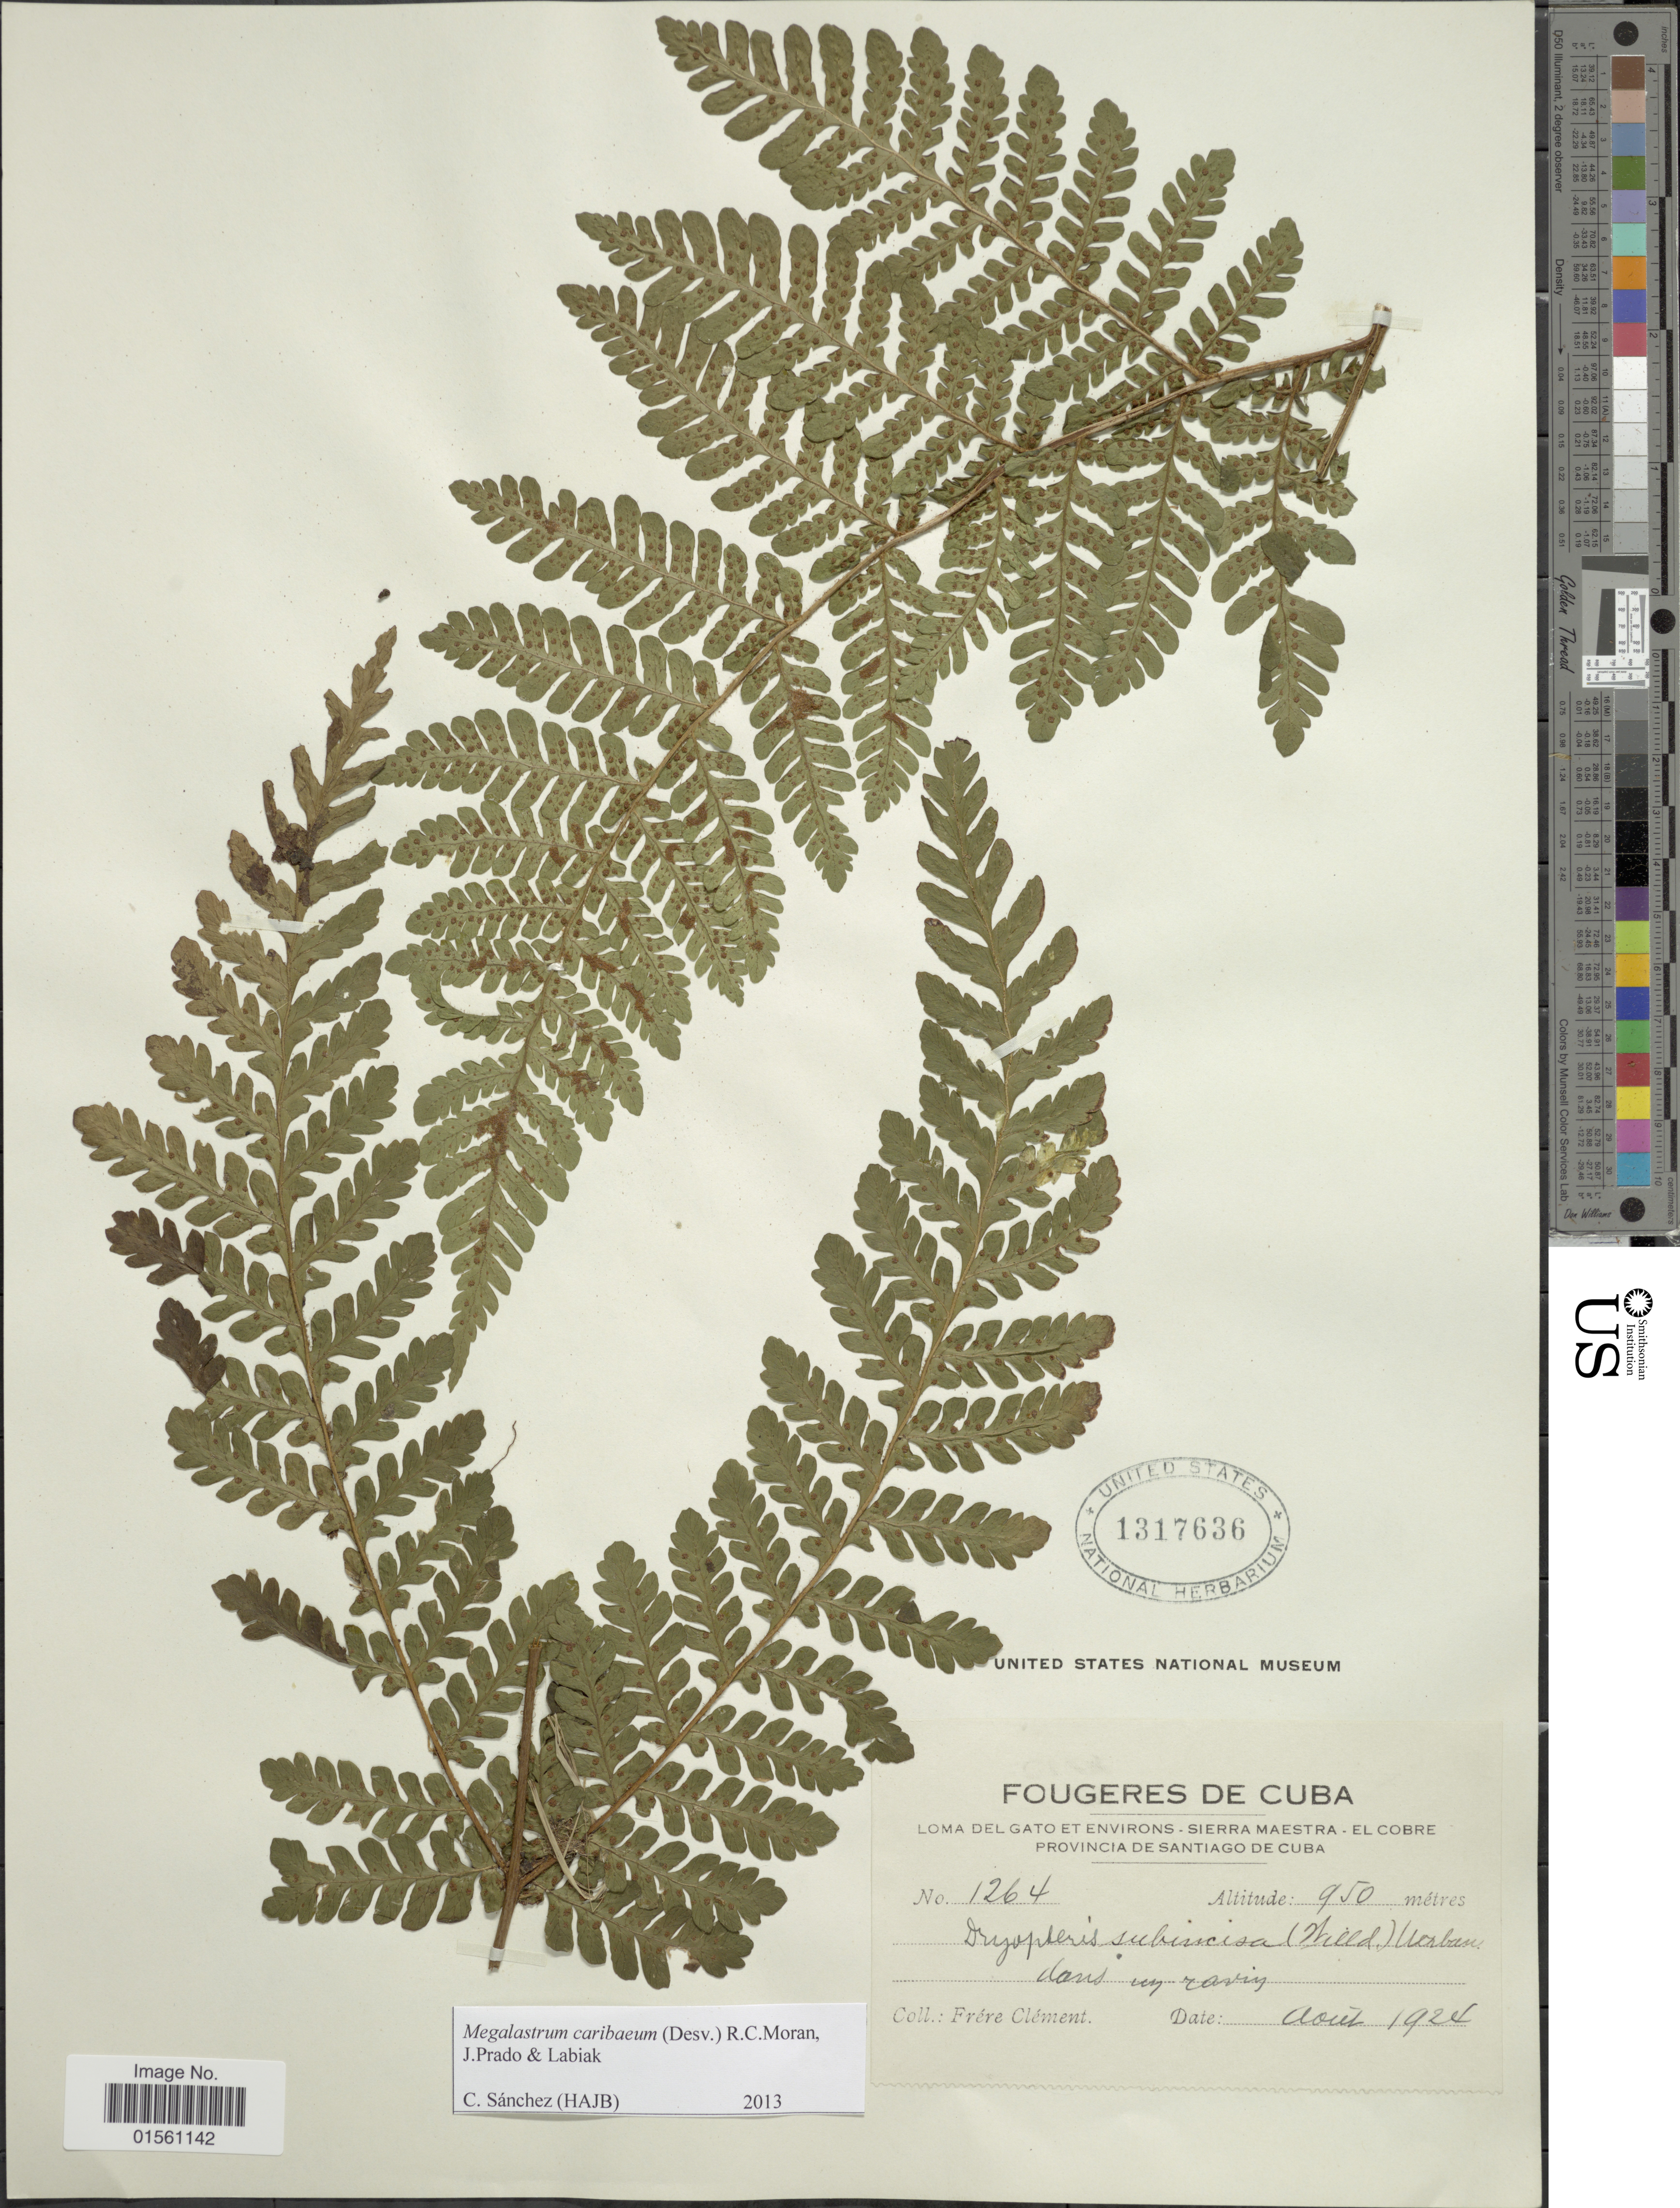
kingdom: Plantae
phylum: Tracheophyta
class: Polypodiopsida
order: Polypodiales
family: Dryopteridaceae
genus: Megalastrum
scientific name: Megalastrum caribaeum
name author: (Desv.) R.C. Moran et al.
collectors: B. Clement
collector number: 1264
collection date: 1924-08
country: Cuba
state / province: Santiago de Cuba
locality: Loma del Gato et Environs-Sierra Maestra- El Cobre Provincia de Santiago de Cuba.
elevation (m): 950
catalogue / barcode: US 1317636